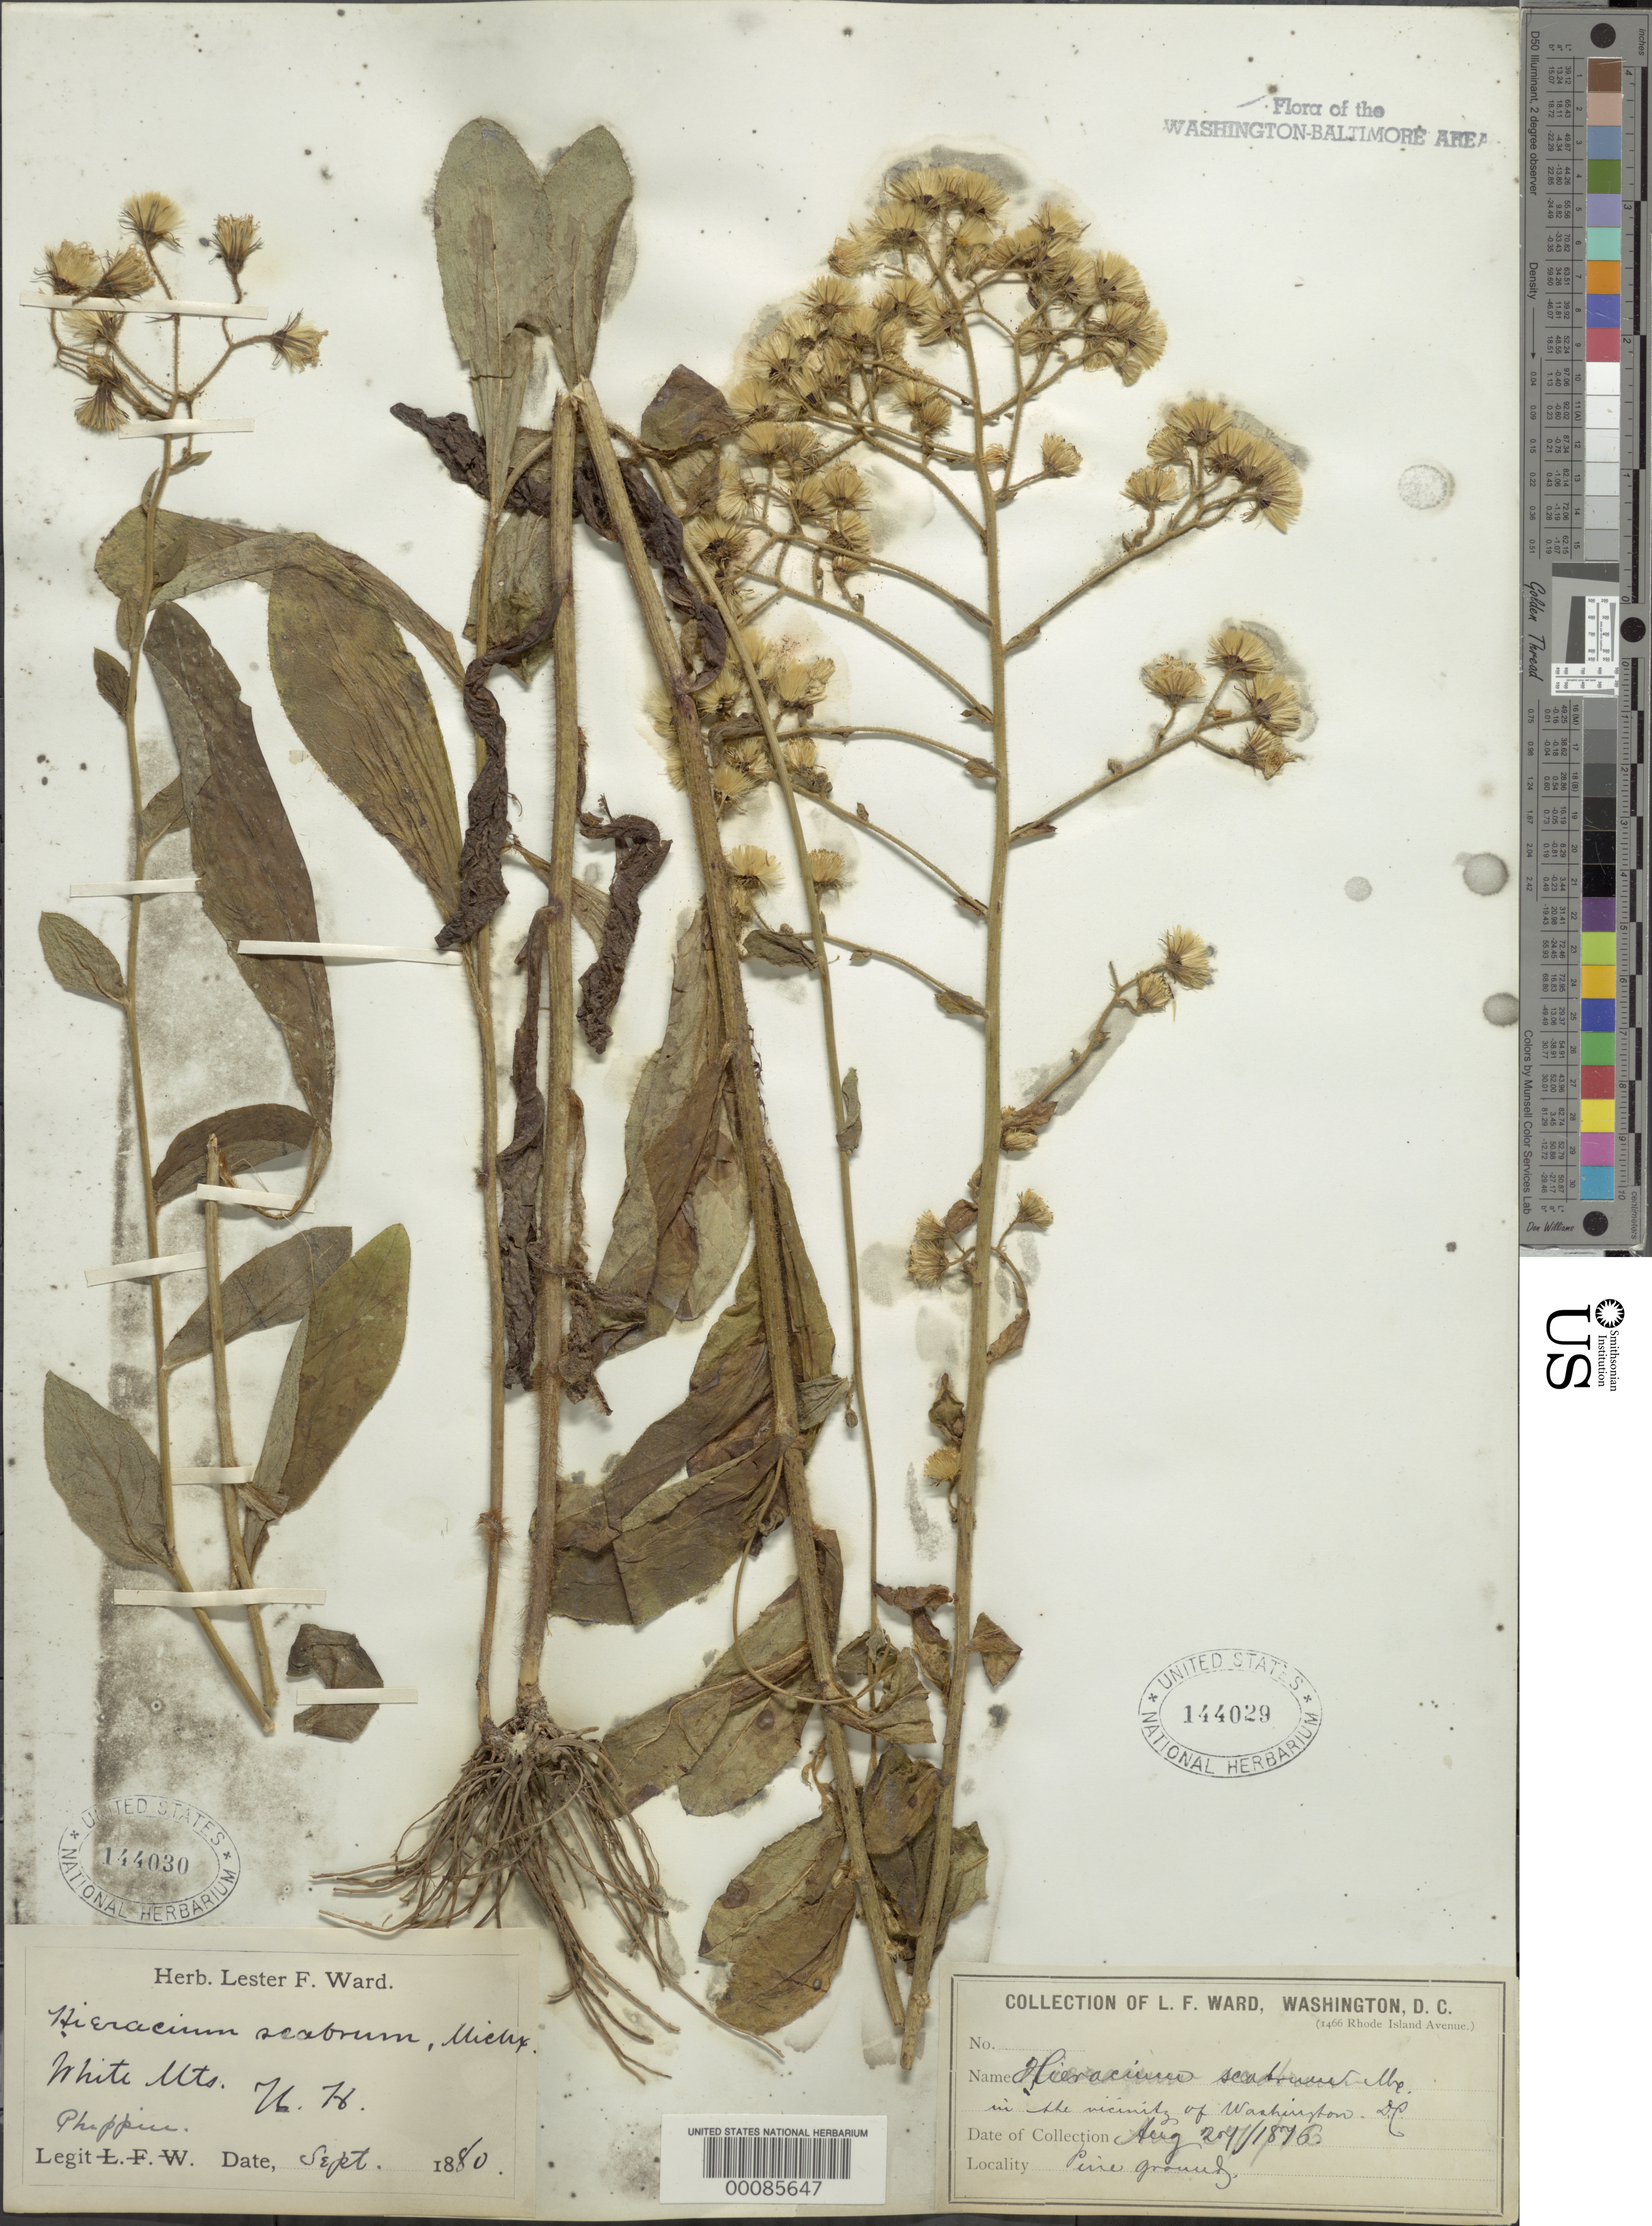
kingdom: Plantae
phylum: Tracheophyta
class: Magnoliopsida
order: Asterales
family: Asteraceae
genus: Pilosella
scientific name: Pilosella verruculata subsp. verruculata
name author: (Link) Soják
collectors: L. F. Ward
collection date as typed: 27 Aug 1876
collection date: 1876-08-27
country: United States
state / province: District of Columbia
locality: DC vicinity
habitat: Pine groundne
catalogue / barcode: US 144029